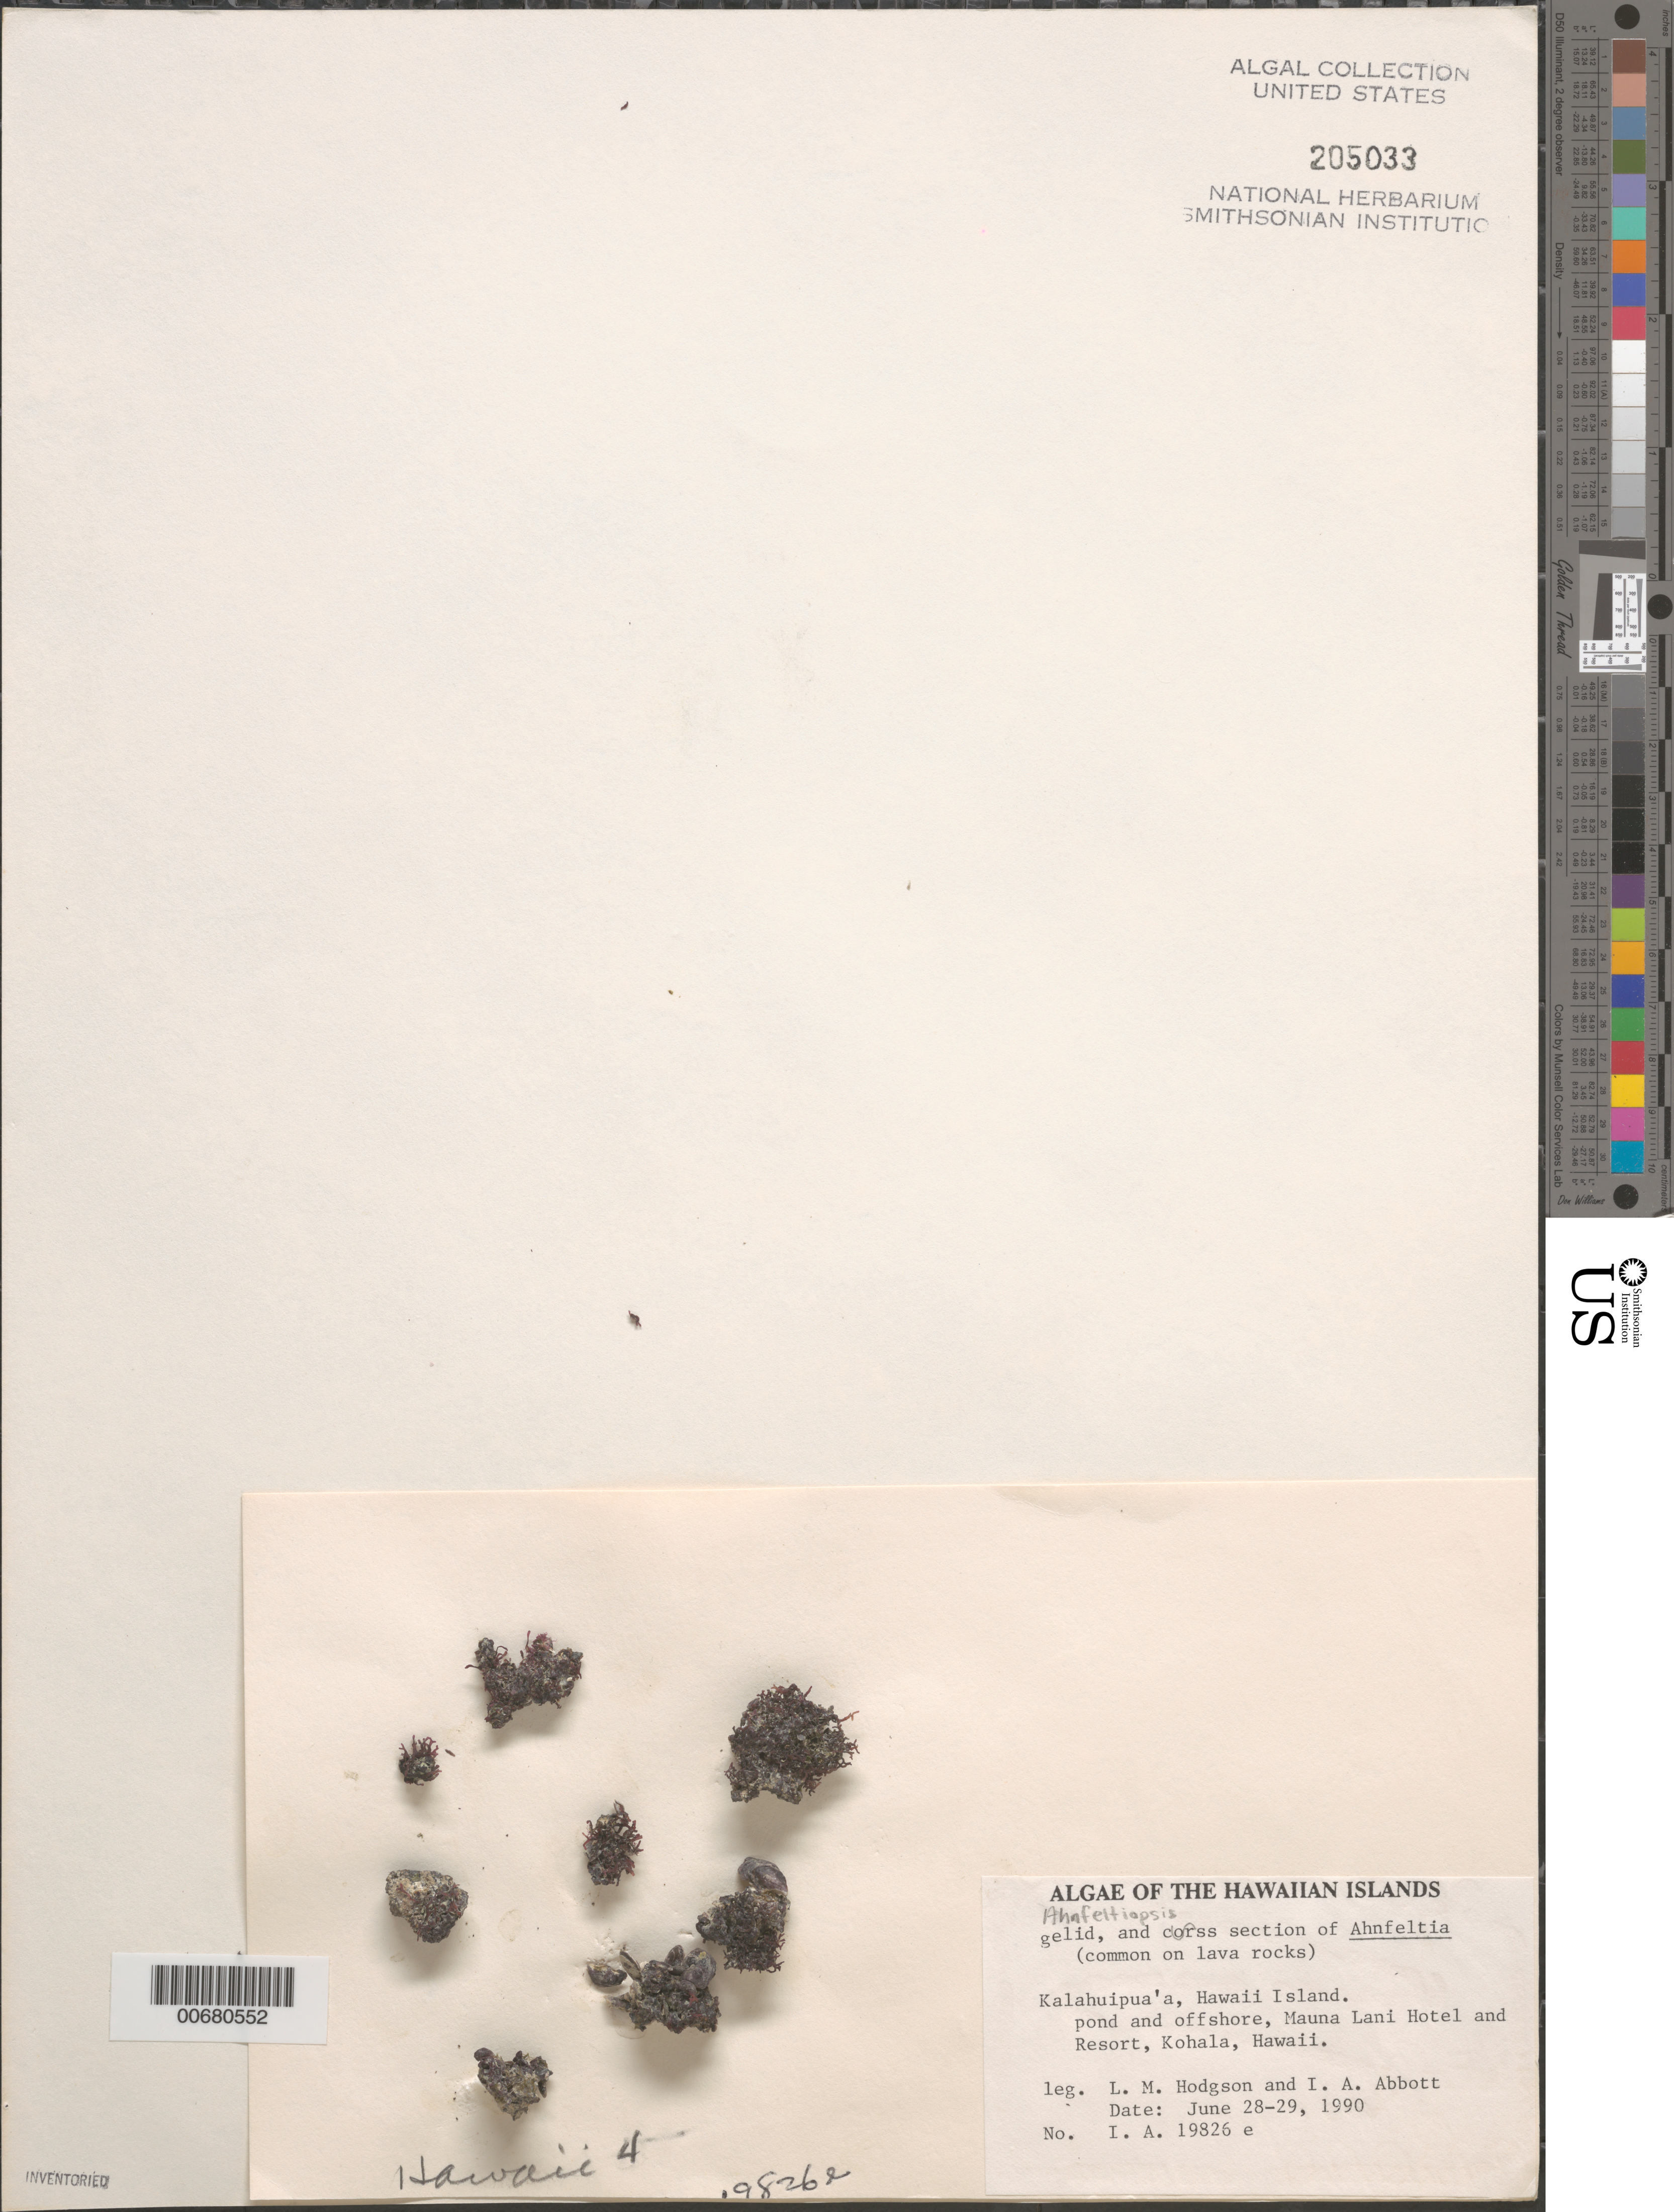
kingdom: Plantae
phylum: Rhodophyta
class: Florideophyceae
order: Gigartinales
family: Phyllophoraceae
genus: Ahnfeltiopsis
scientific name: Ahnfeltiopsis sp.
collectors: I. A. Abbott & L. M. Hodgson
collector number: IAA 19826e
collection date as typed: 28 Jun 1990 and 29 Jun 1990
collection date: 1990-06-28,1990-06-29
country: United States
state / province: Hawaii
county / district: Hawaii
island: Hawaii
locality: Kalahuipua'a, Kohala, Mauna Lani Hotel and Resort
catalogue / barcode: US 205033